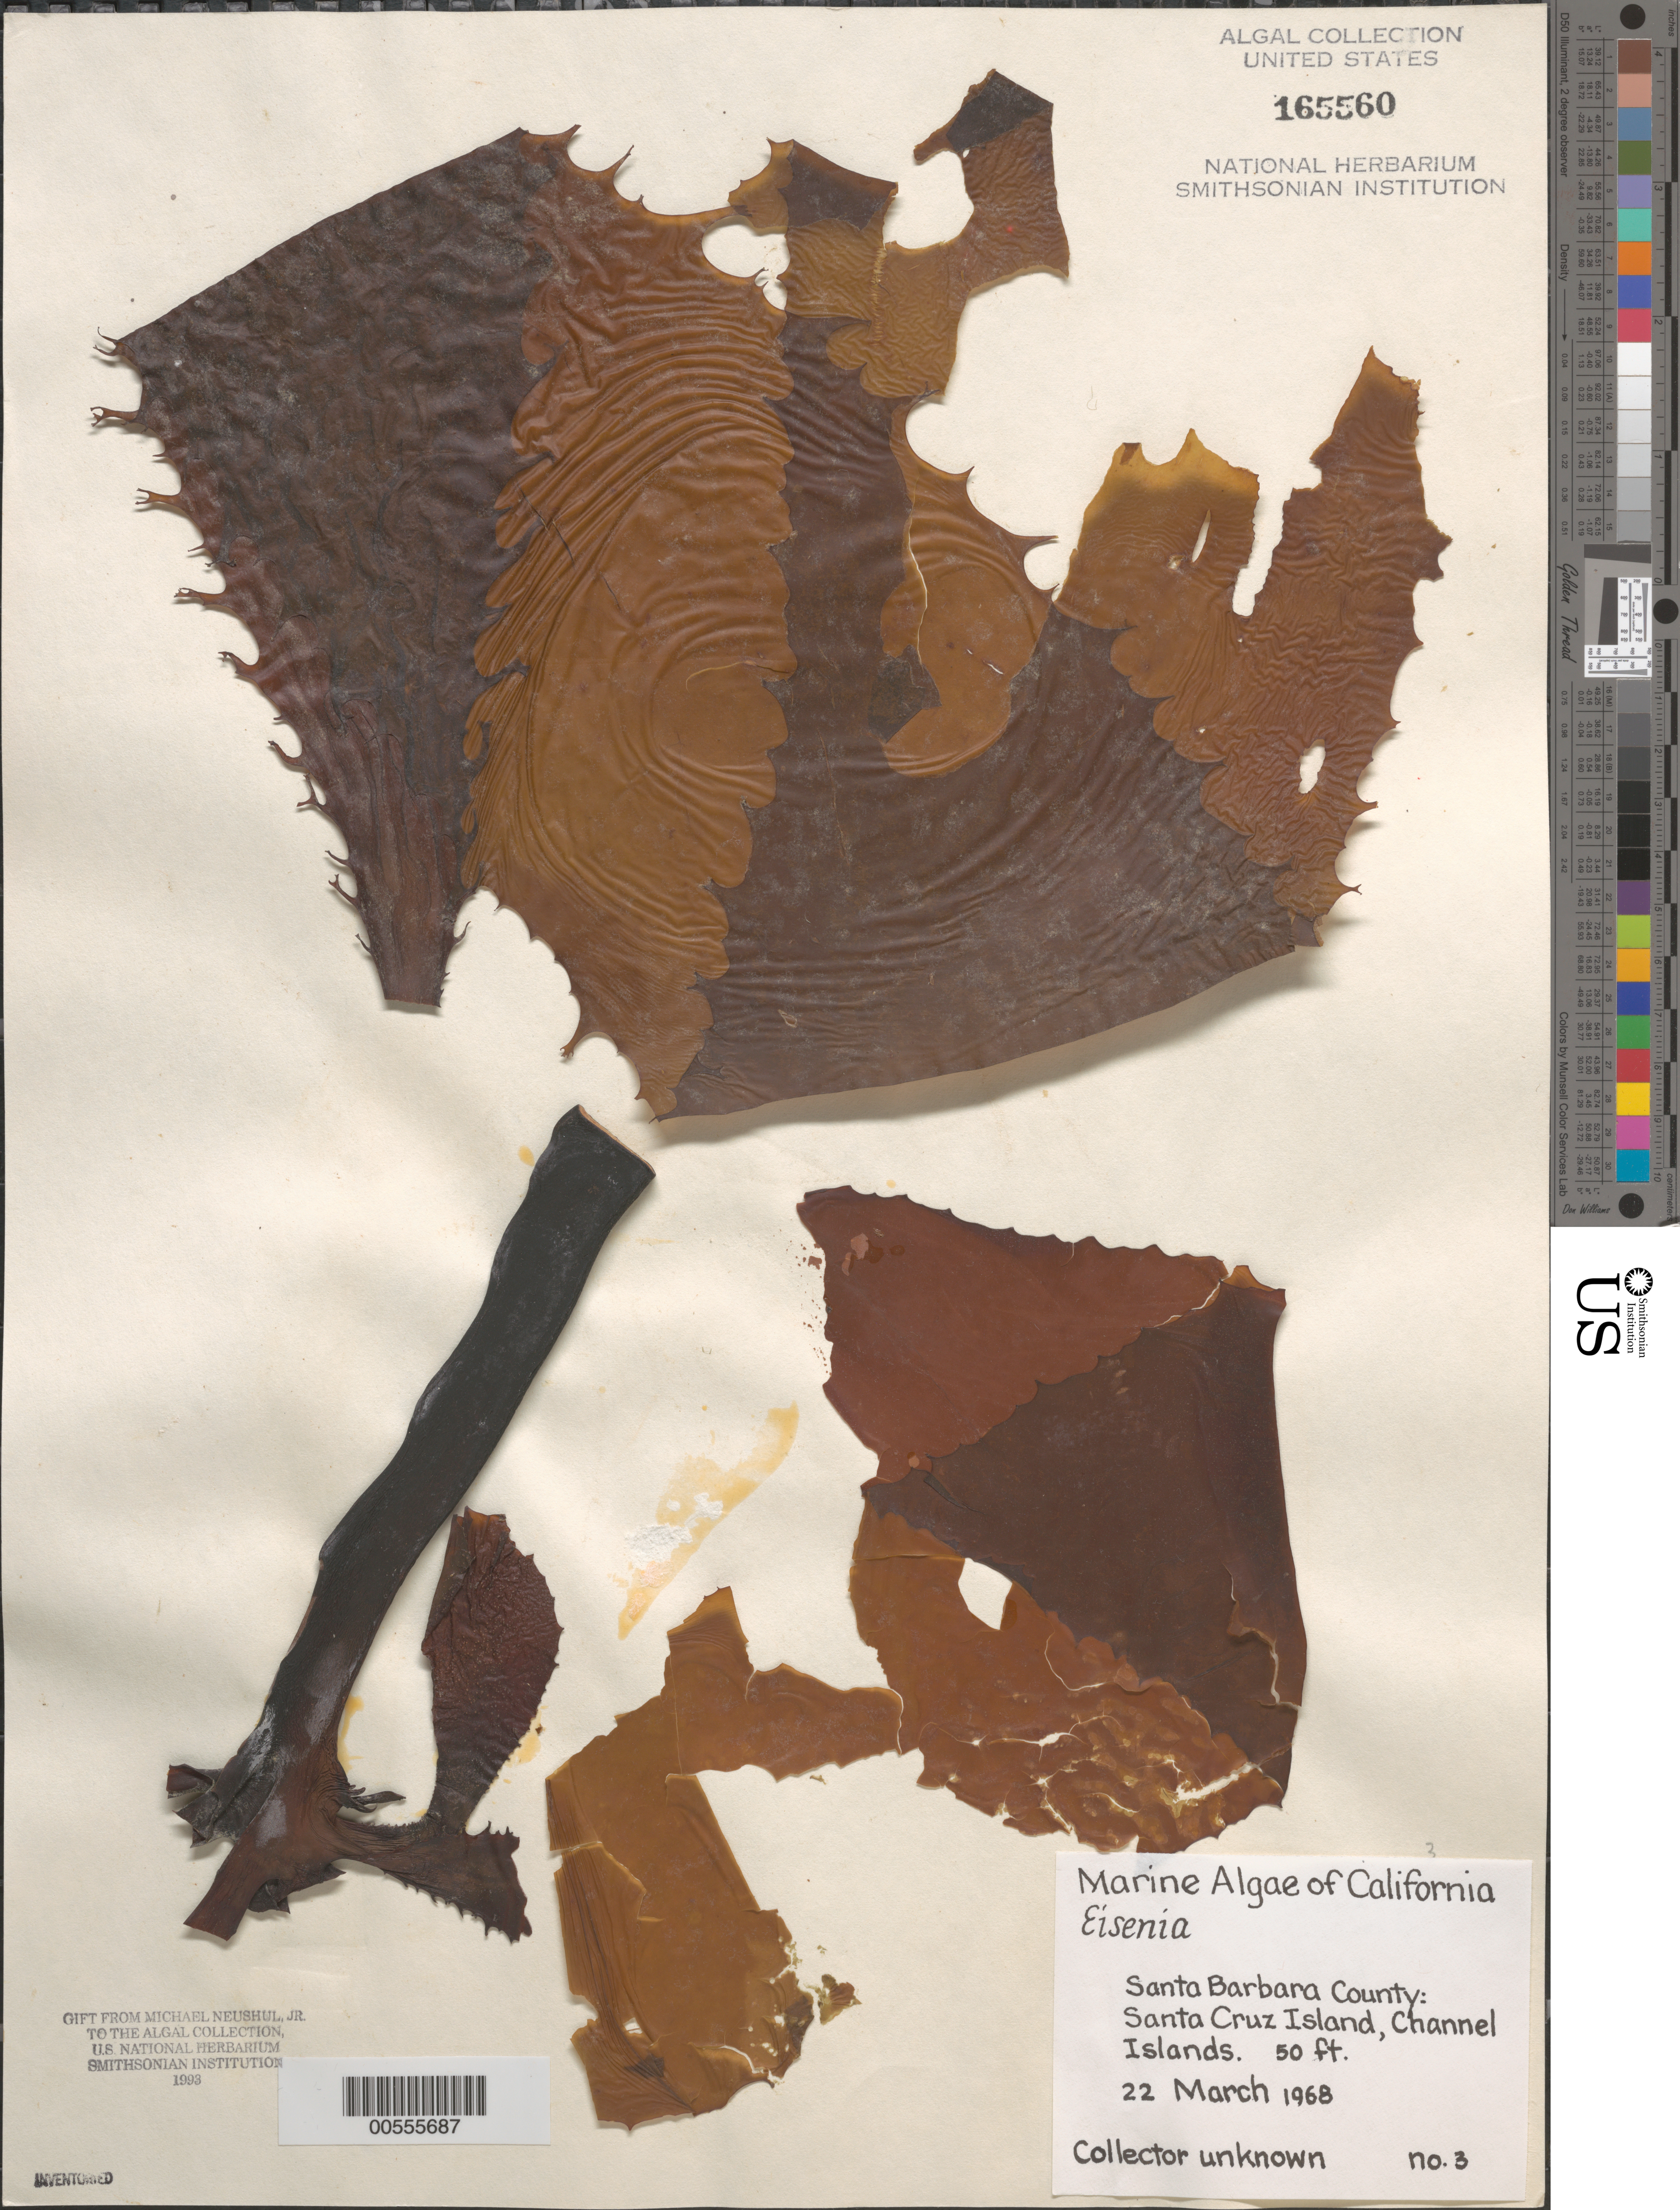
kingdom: Chromista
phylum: Ochrophyta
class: Phaeophyceae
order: Laminariales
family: Lessoniaceae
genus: Eisenia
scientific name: Eisenia sp.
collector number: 3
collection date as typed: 22 Mar 1968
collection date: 1968-03-22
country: United States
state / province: California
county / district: Santa Barbara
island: Santa Cruz Island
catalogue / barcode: US 165560